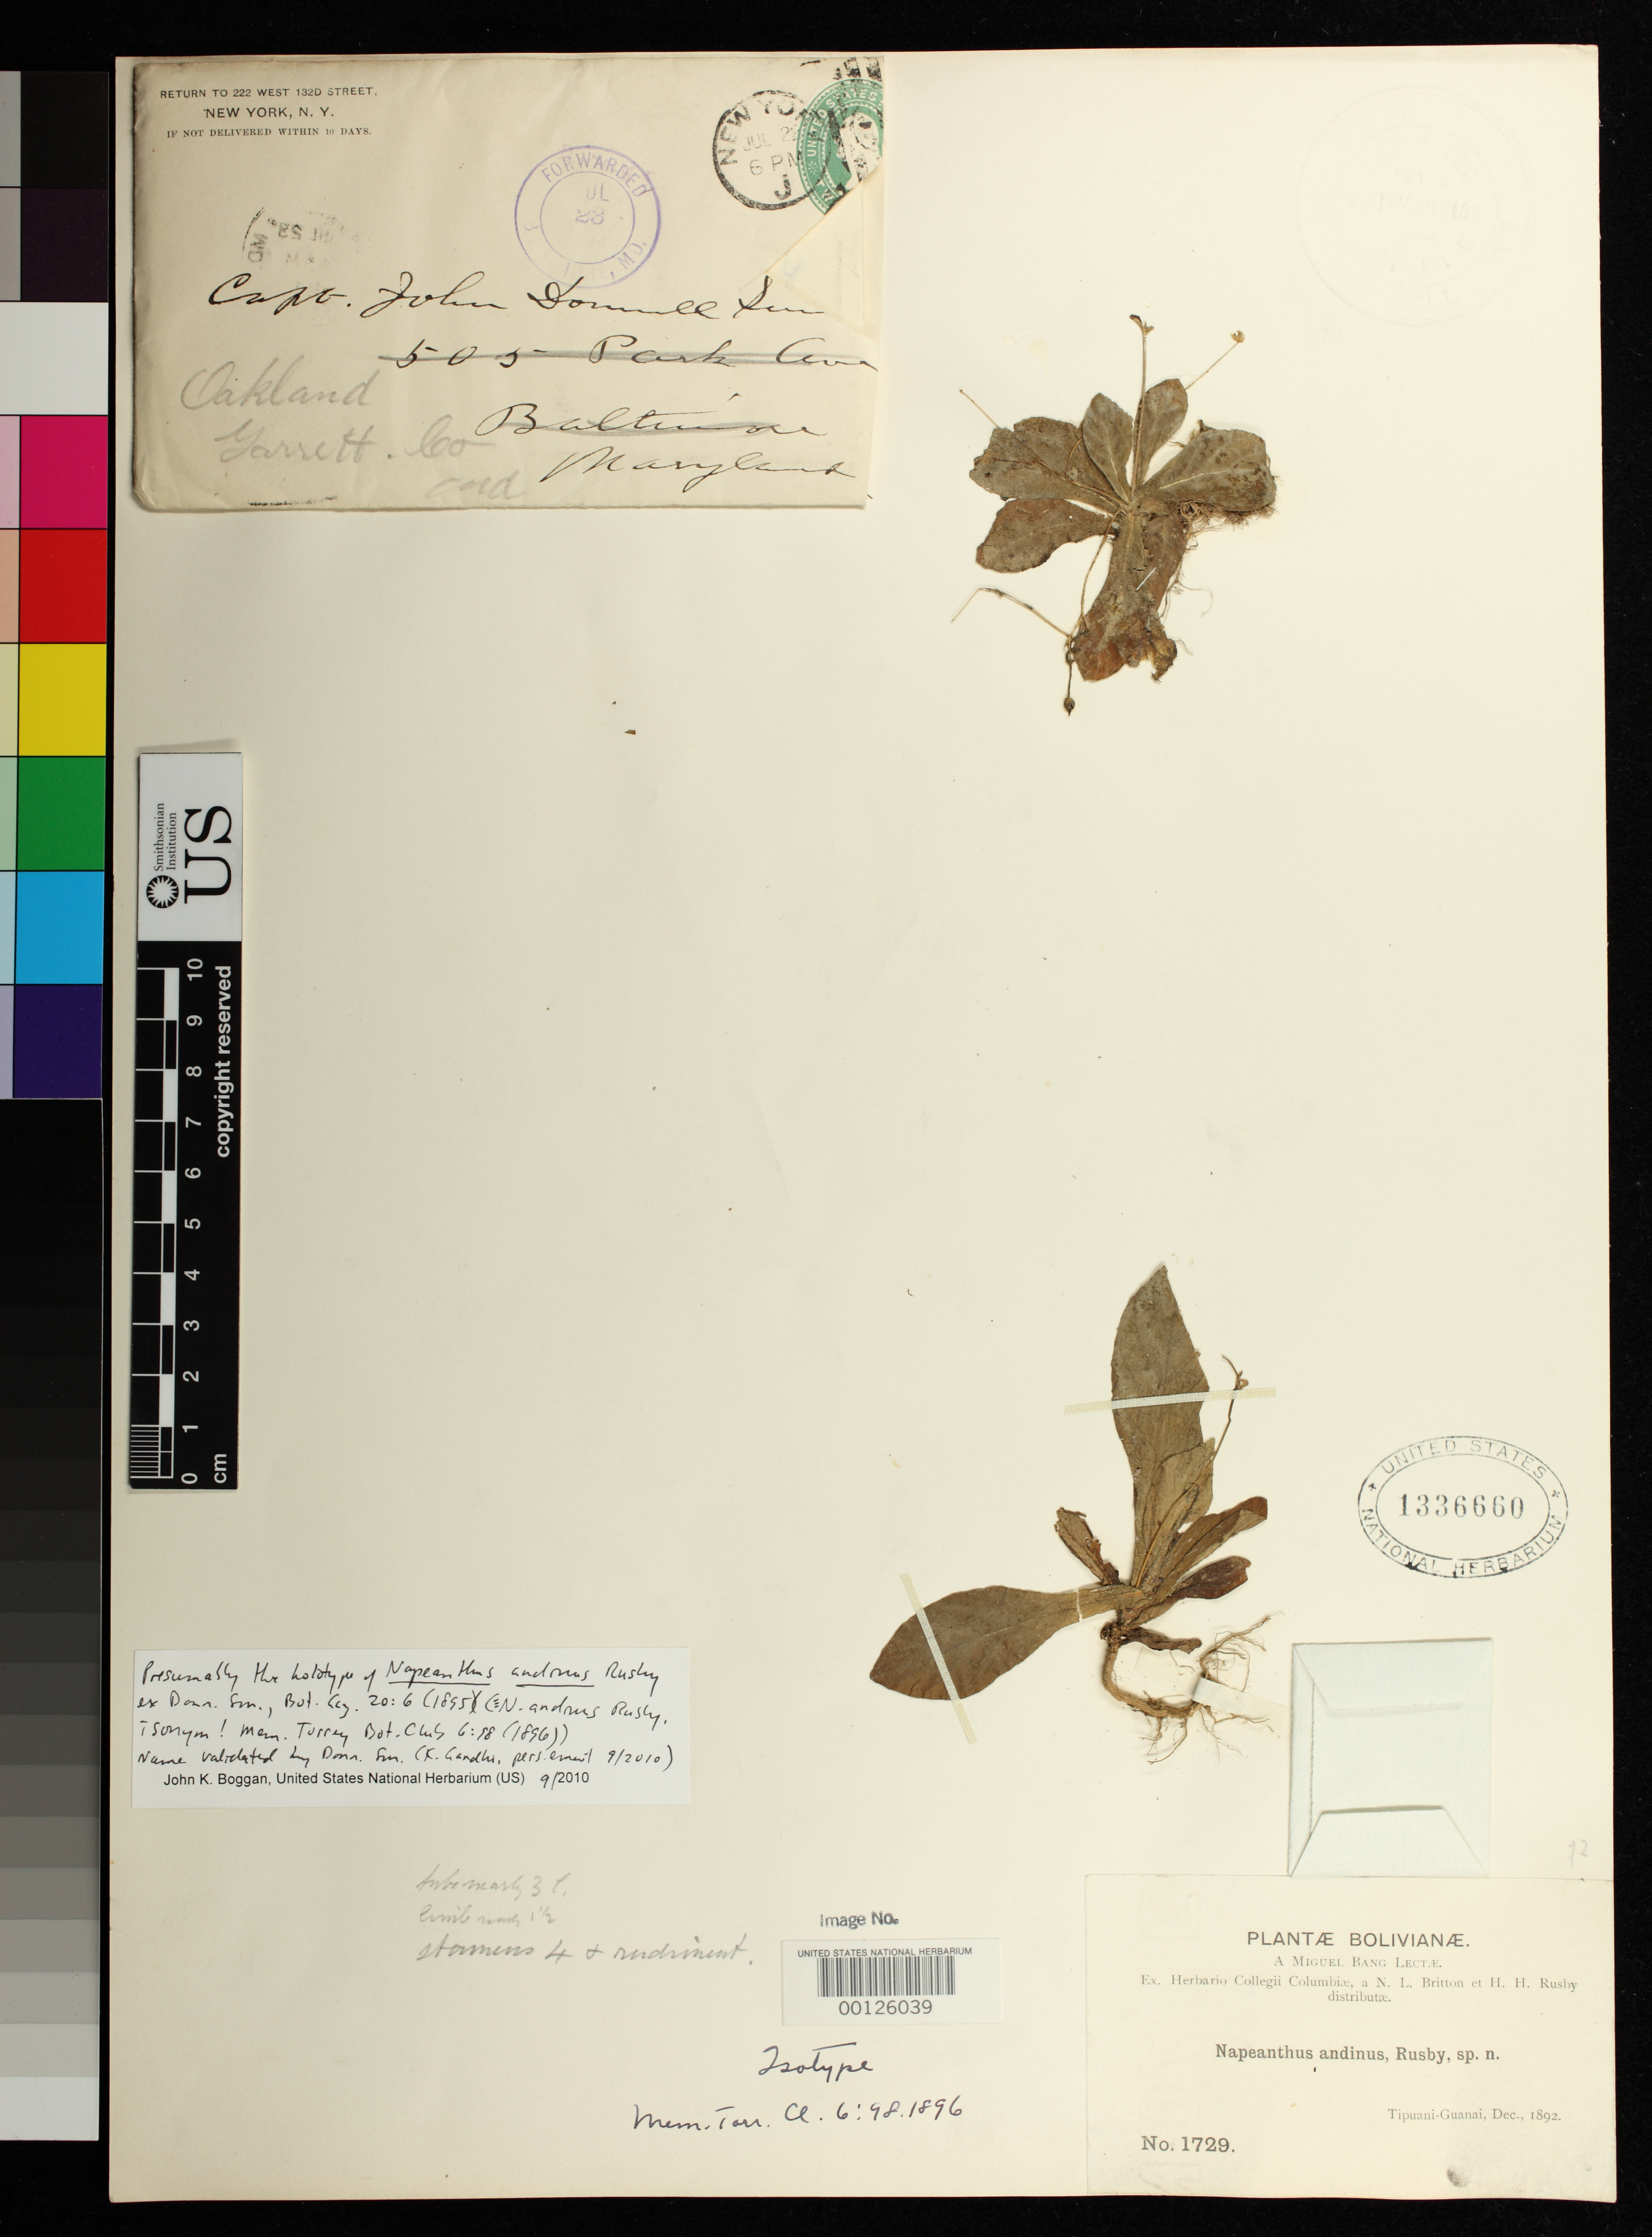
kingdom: Plantae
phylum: Tracheophyta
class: Magnoliopsida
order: Lamiales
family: Gesneriaceae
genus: Napeanthus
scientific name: Napeanthus andinus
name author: Rusby ex Donn. Sm.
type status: Holotype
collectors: M. Bang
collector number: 1729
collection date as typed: Dec 1892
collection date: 1892-12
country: Bolivia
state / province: La Paz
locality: Tipuani-Guanai.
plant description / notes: Name later published with full description by Rusby (1896, Mem. Torrey Bot. Club 6: 98) as isonym; name was validated by Donnell Smith in 1895 (K. Gandhi, pers. email to J.K. Boggan, Sept. 2010).; Specimen ex John Donnell Smith herbarium, presumably the holotype; annotated as "isotype" by C.V. Morton (but see taxonomic remarks).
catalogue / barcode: US 1336660